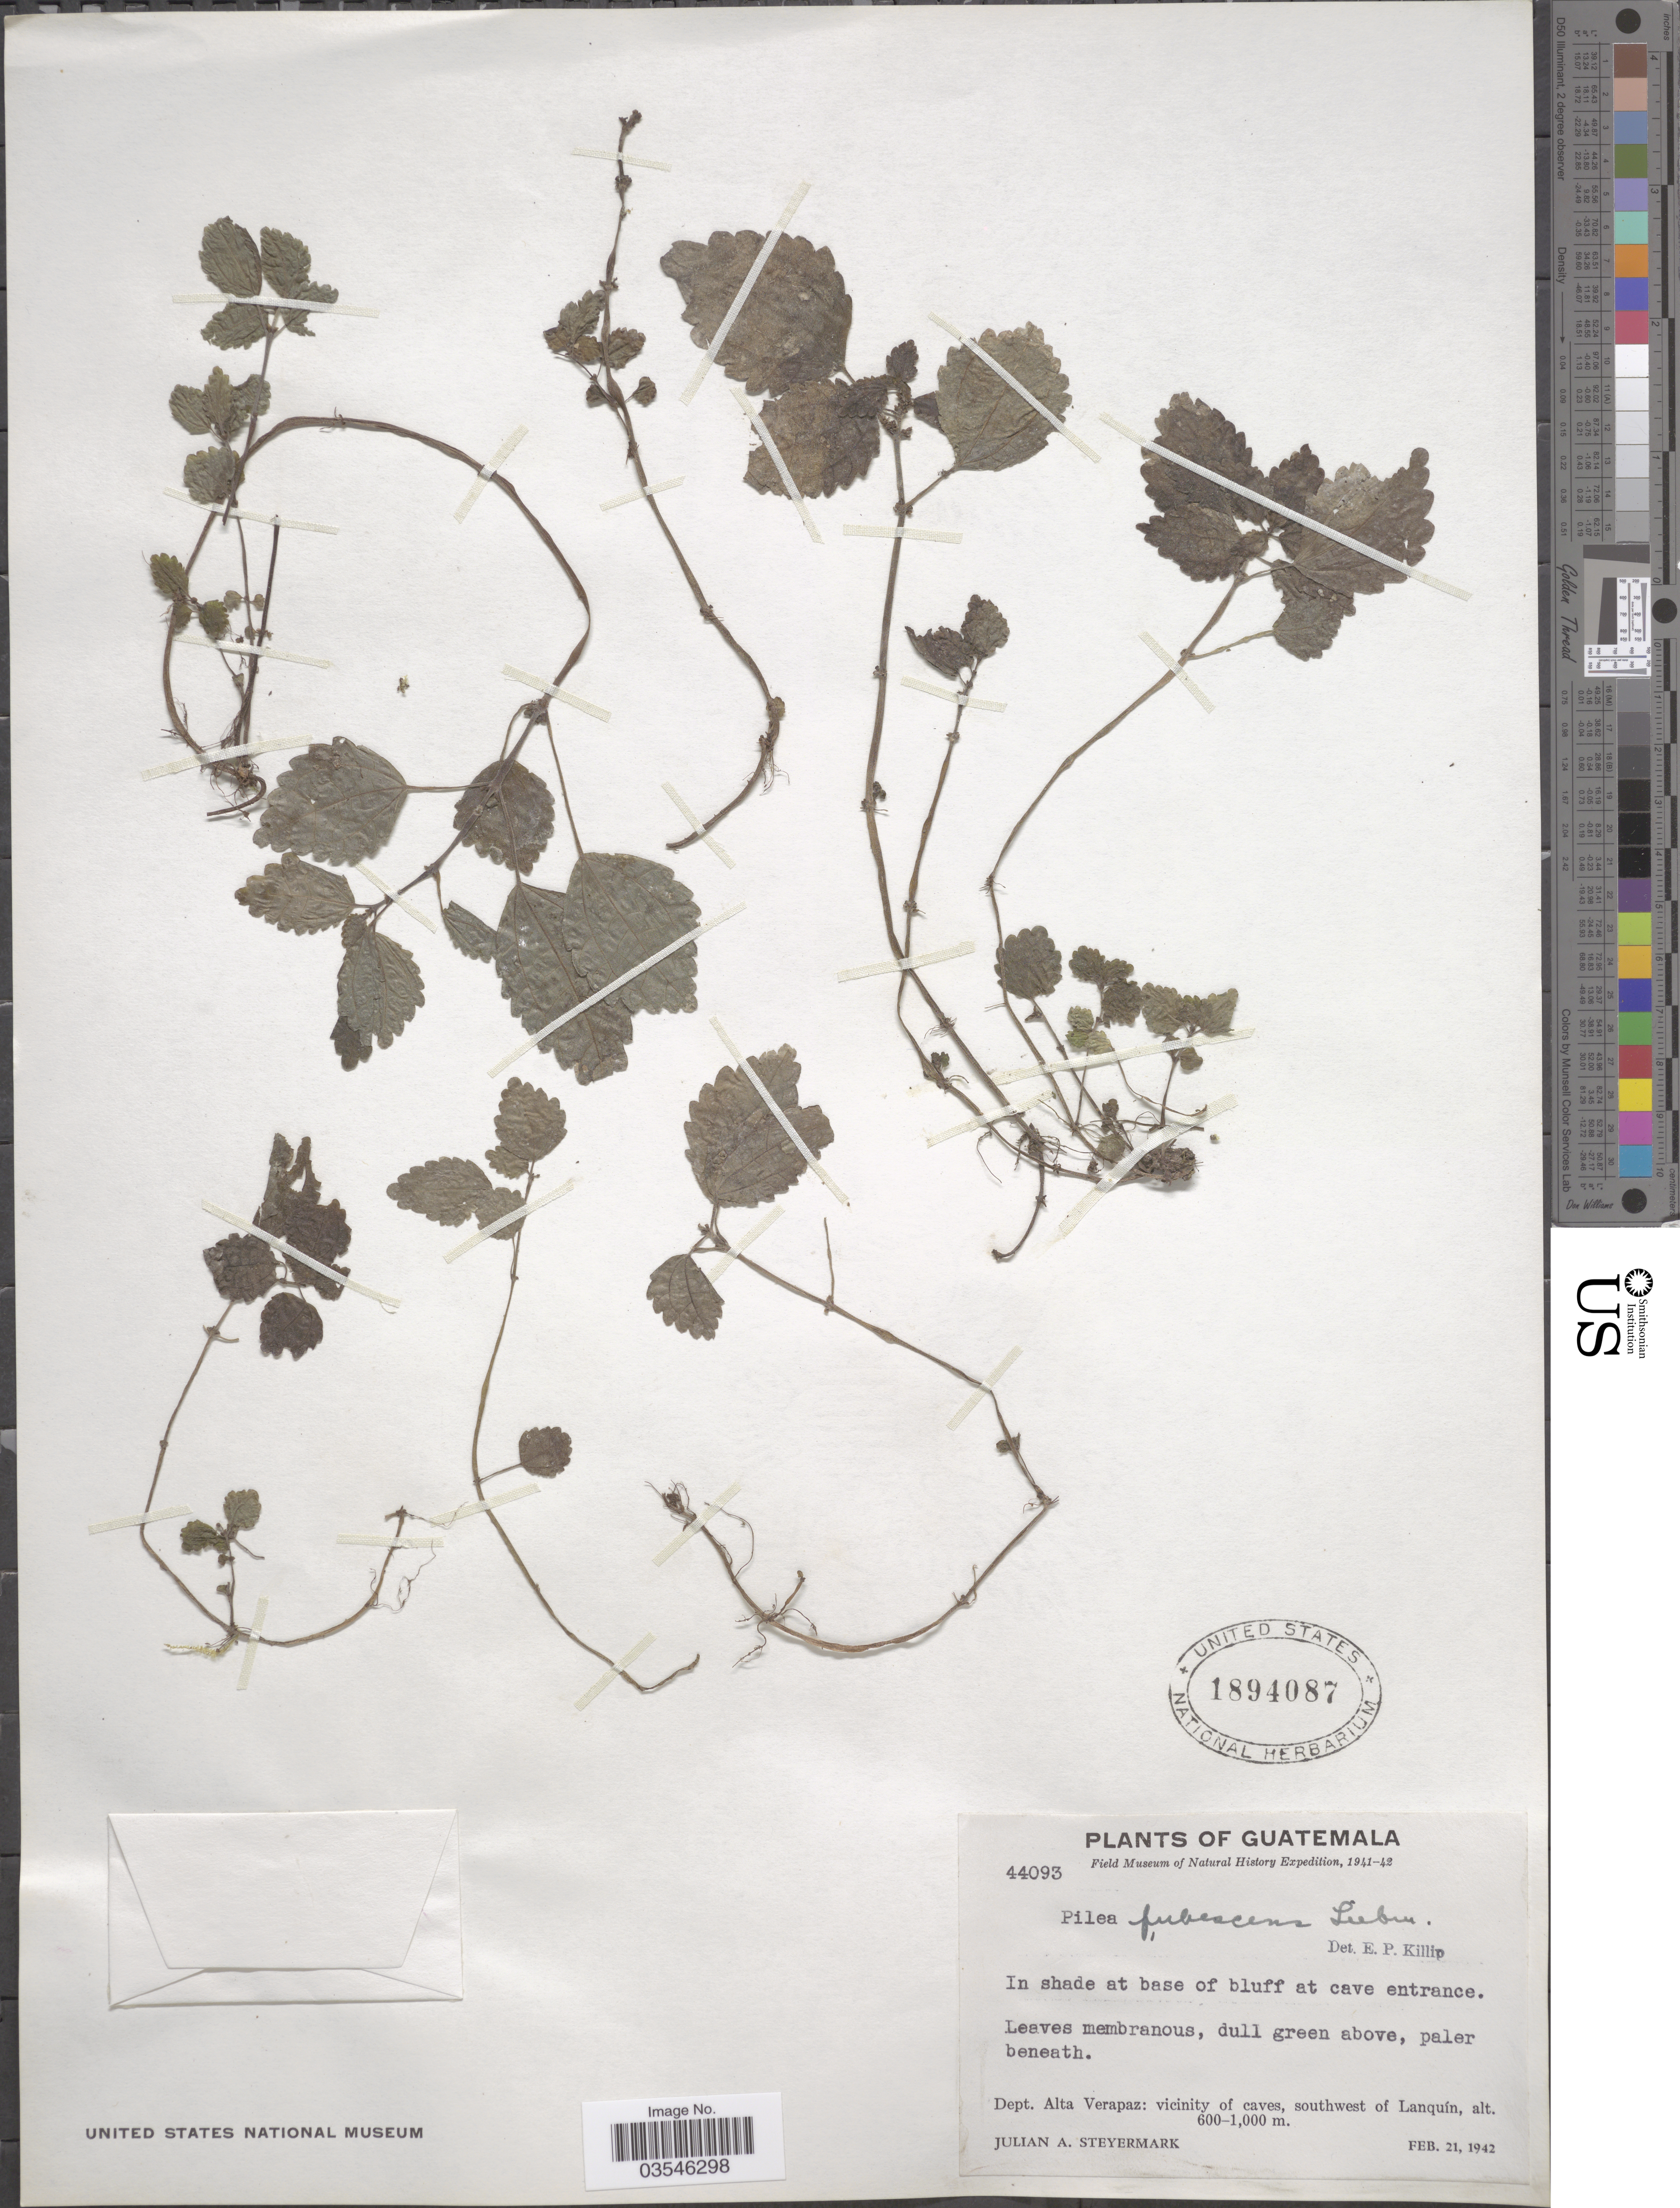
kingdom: Plantae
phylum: Tracheophyta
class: Magnoliopsida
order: Rosales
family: Urticaceae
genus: Pilea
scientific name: Pilea pubescens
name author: Liebm.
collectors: J. Steyermark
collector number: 44093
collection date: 1942-02-21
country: Guatemala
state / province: Alta Verapaz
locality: Dept. Alta Verapaz: vicinity of caves, southwest of Lanquín.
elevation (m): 600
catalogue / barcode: US 1894087